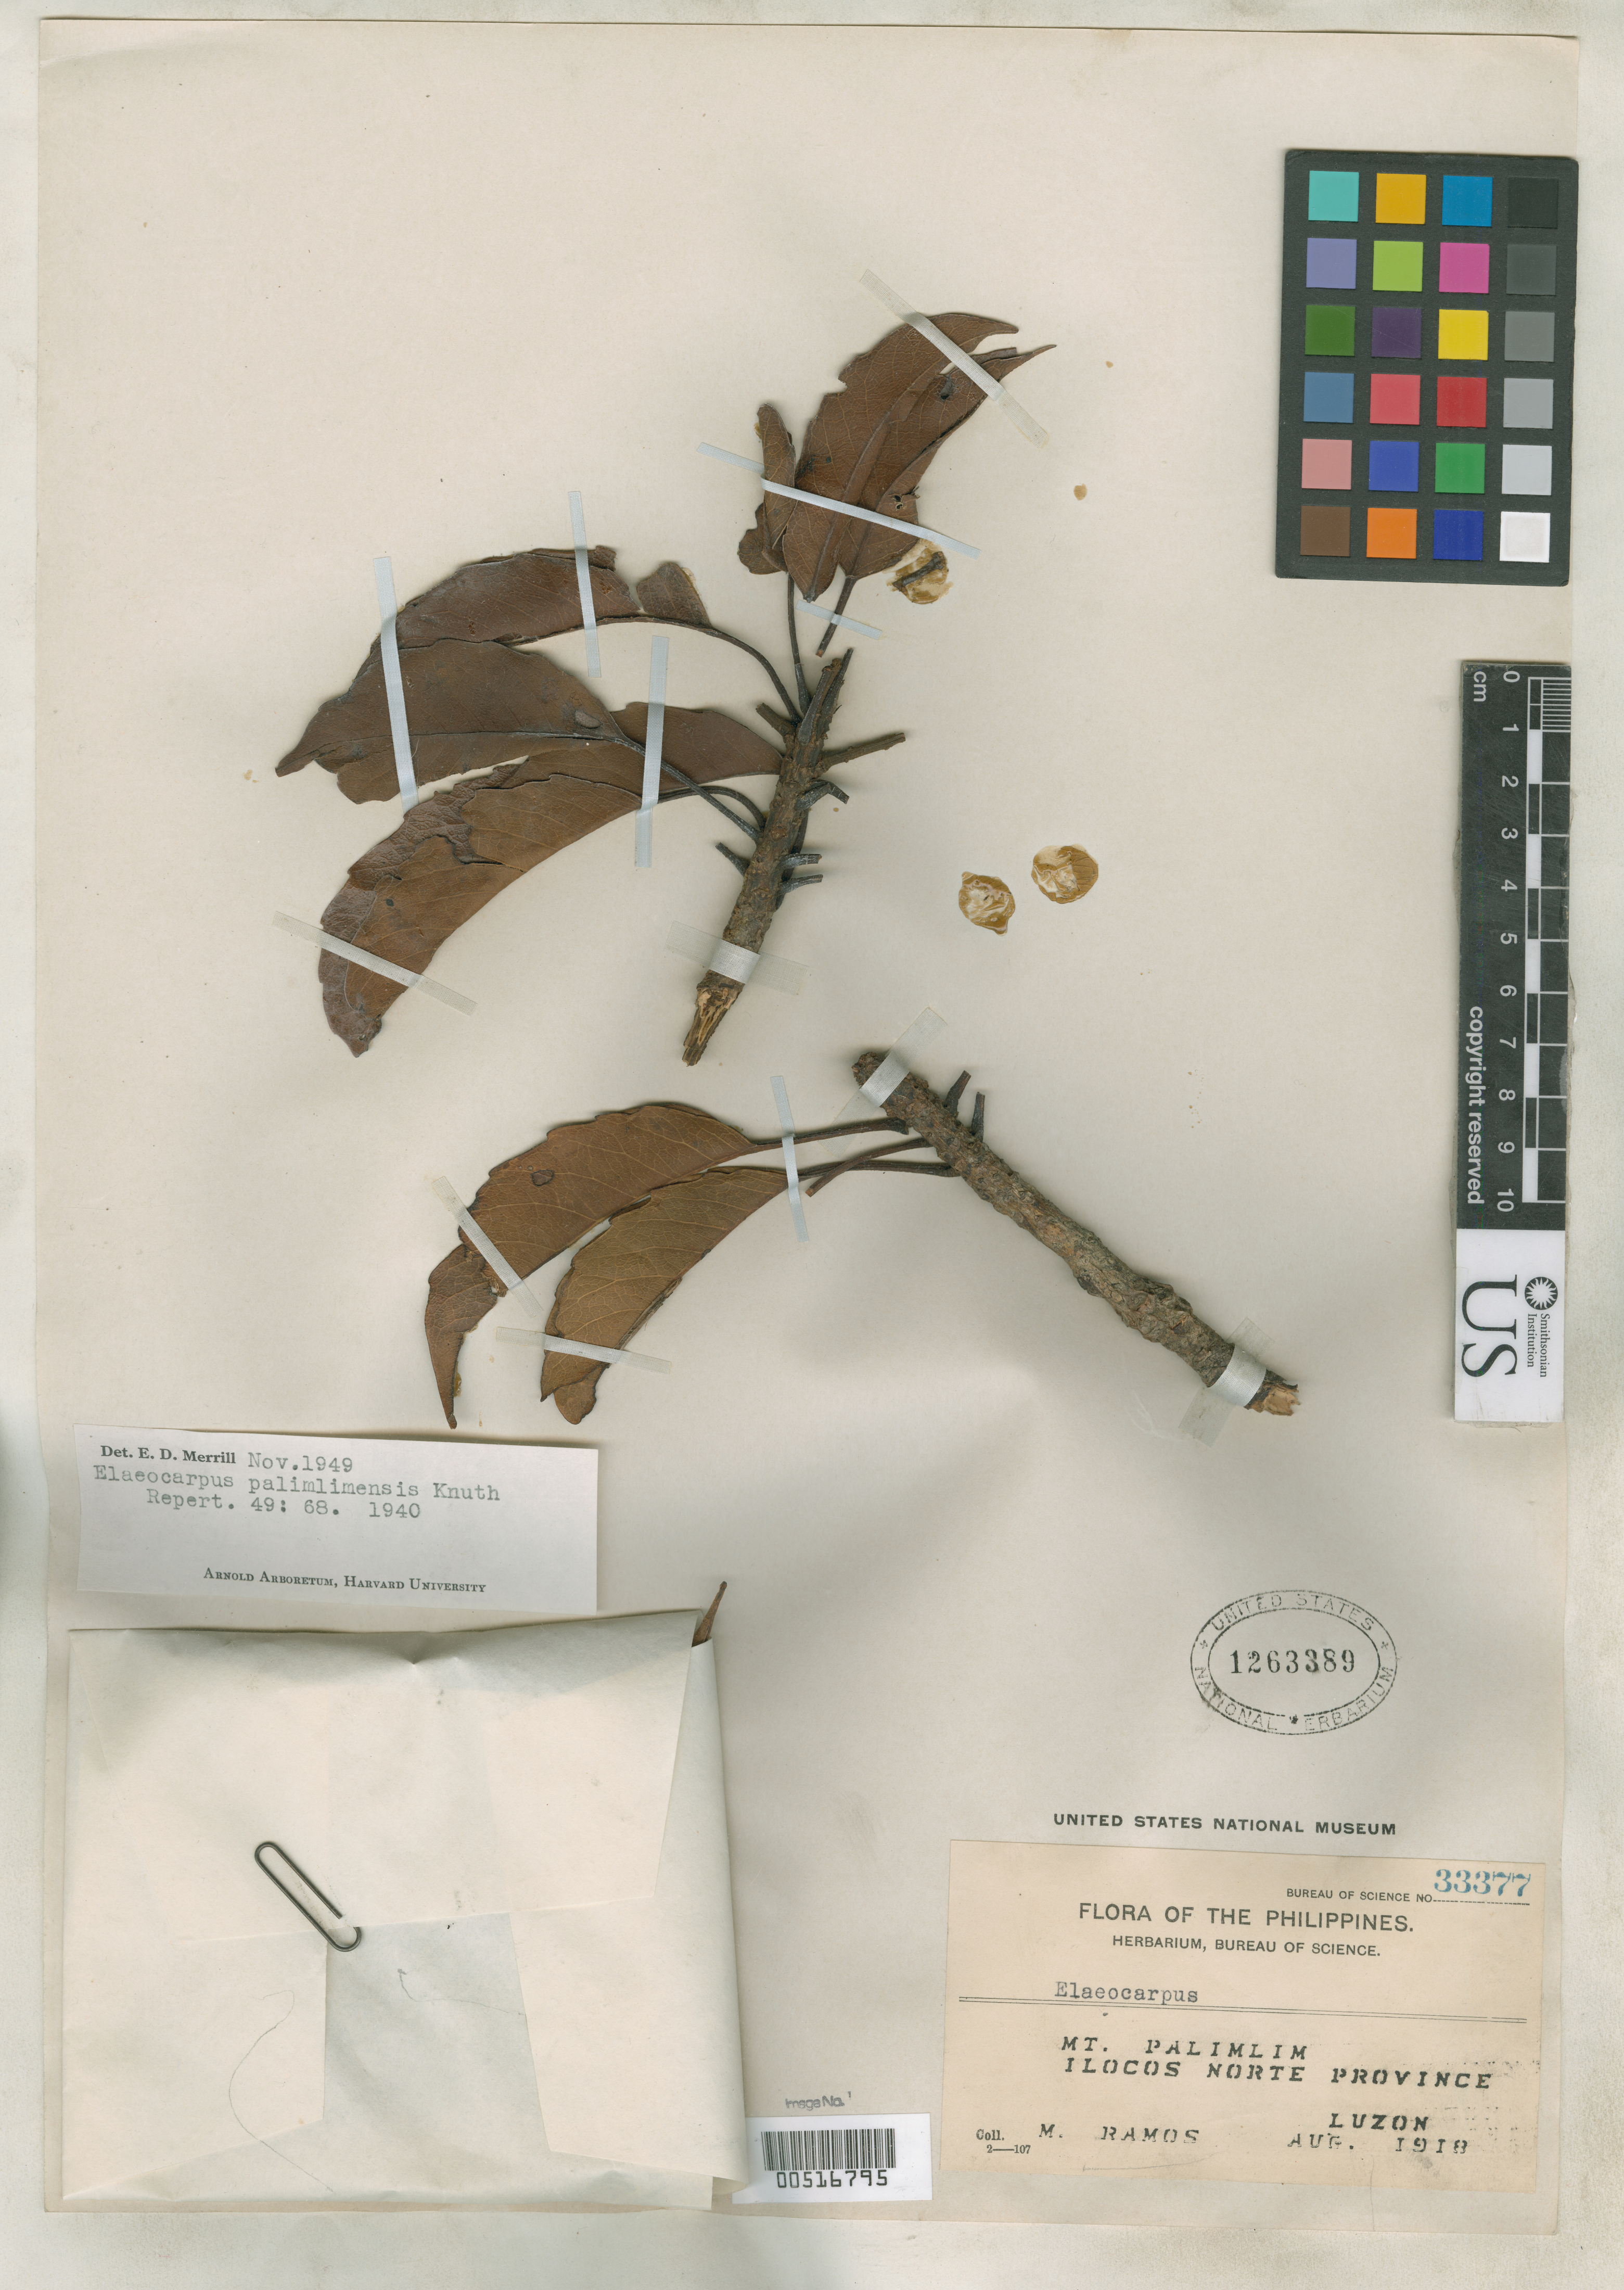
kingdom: Plantae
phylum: Tracheophyta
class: Magnoliopsida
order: Oxalidales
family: Elaeocarpaceae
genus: Elaeocarpus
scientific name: Elaeocarpus palimlimensis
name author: R. Knuth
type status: Isotype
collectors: M. Ramos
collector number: Bur. Sci. 33377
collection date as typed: Aug 1918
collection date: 1918-08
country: Philippines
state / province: Ilocos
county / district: Ilocos Norte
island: Luzon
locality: Mt. Palimlim.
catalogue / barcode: US 1263389